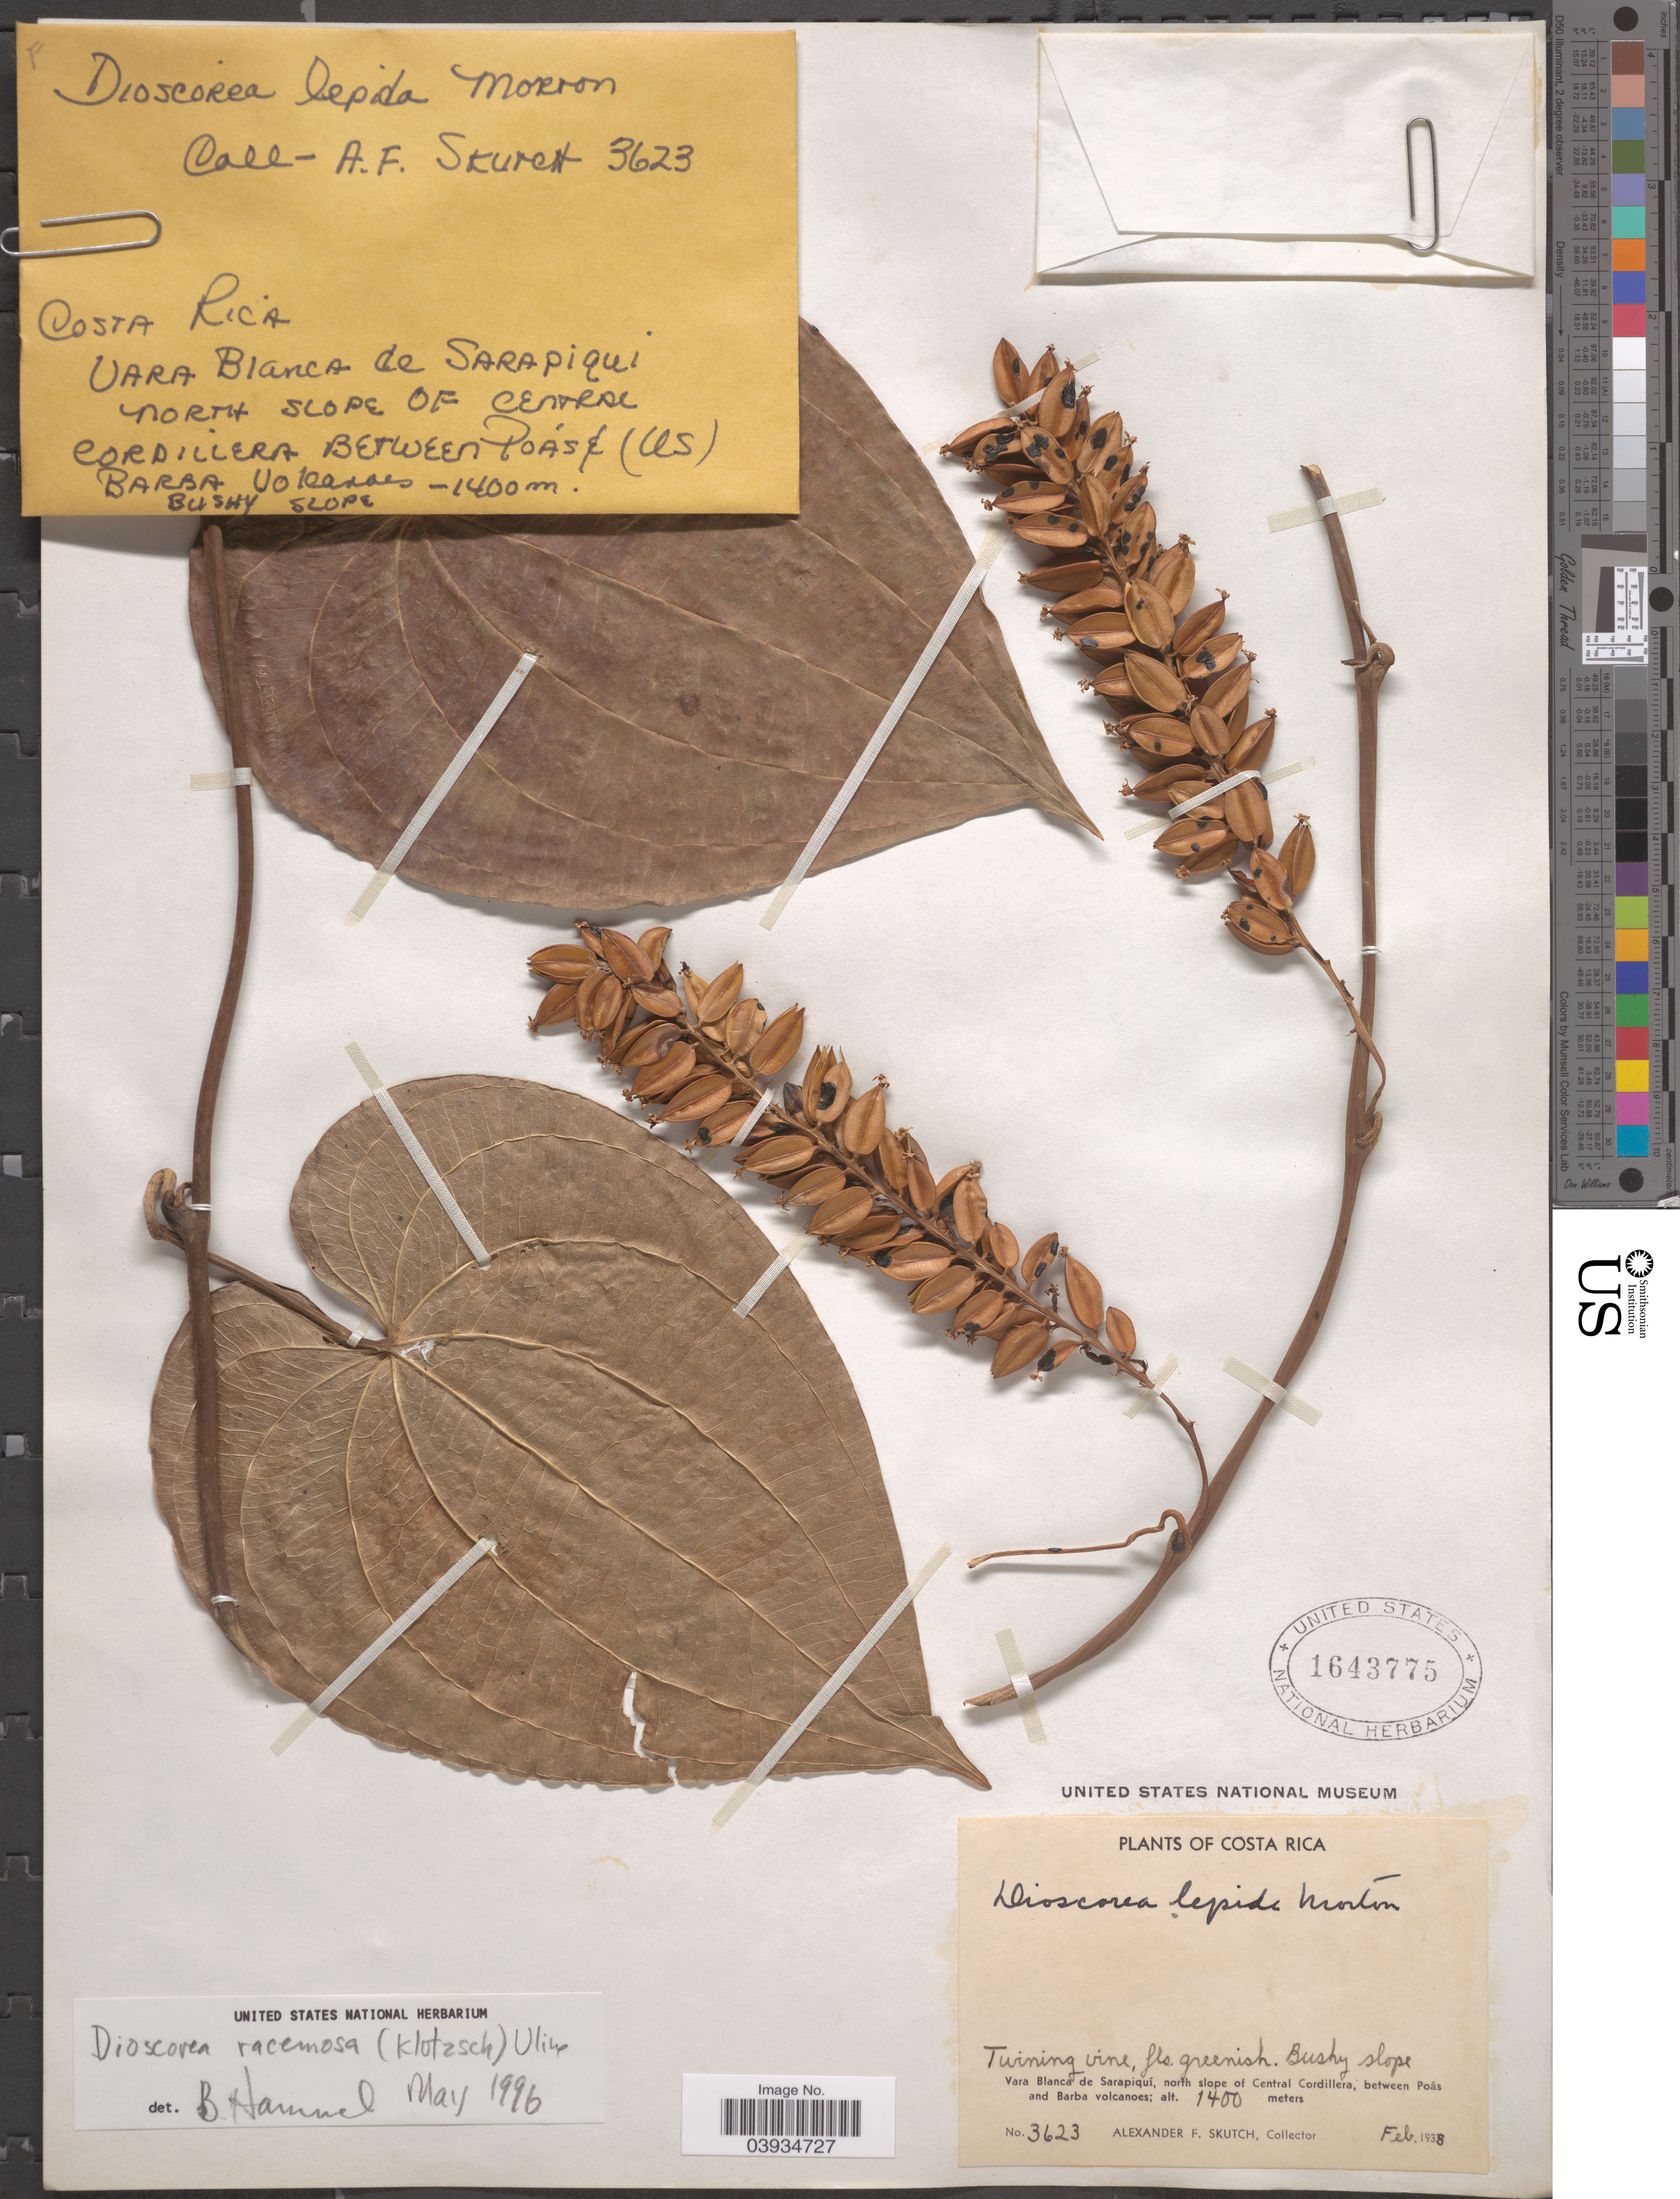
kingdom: Plantae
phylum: Tracheophyta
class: Liliopsida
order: Dioscoreales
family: Dioscoreaceae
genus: Dioscorea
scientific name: Dioscorea racemosa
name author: Rusby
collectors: A. F. Skutch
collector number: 3623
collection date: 1938-02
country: Costa Rica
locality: Vara Blanca de Sarapiquí, north slope of Central Cordillera, between Poás and Barba volcanoes.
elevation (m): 1400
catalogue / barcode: US 1643775